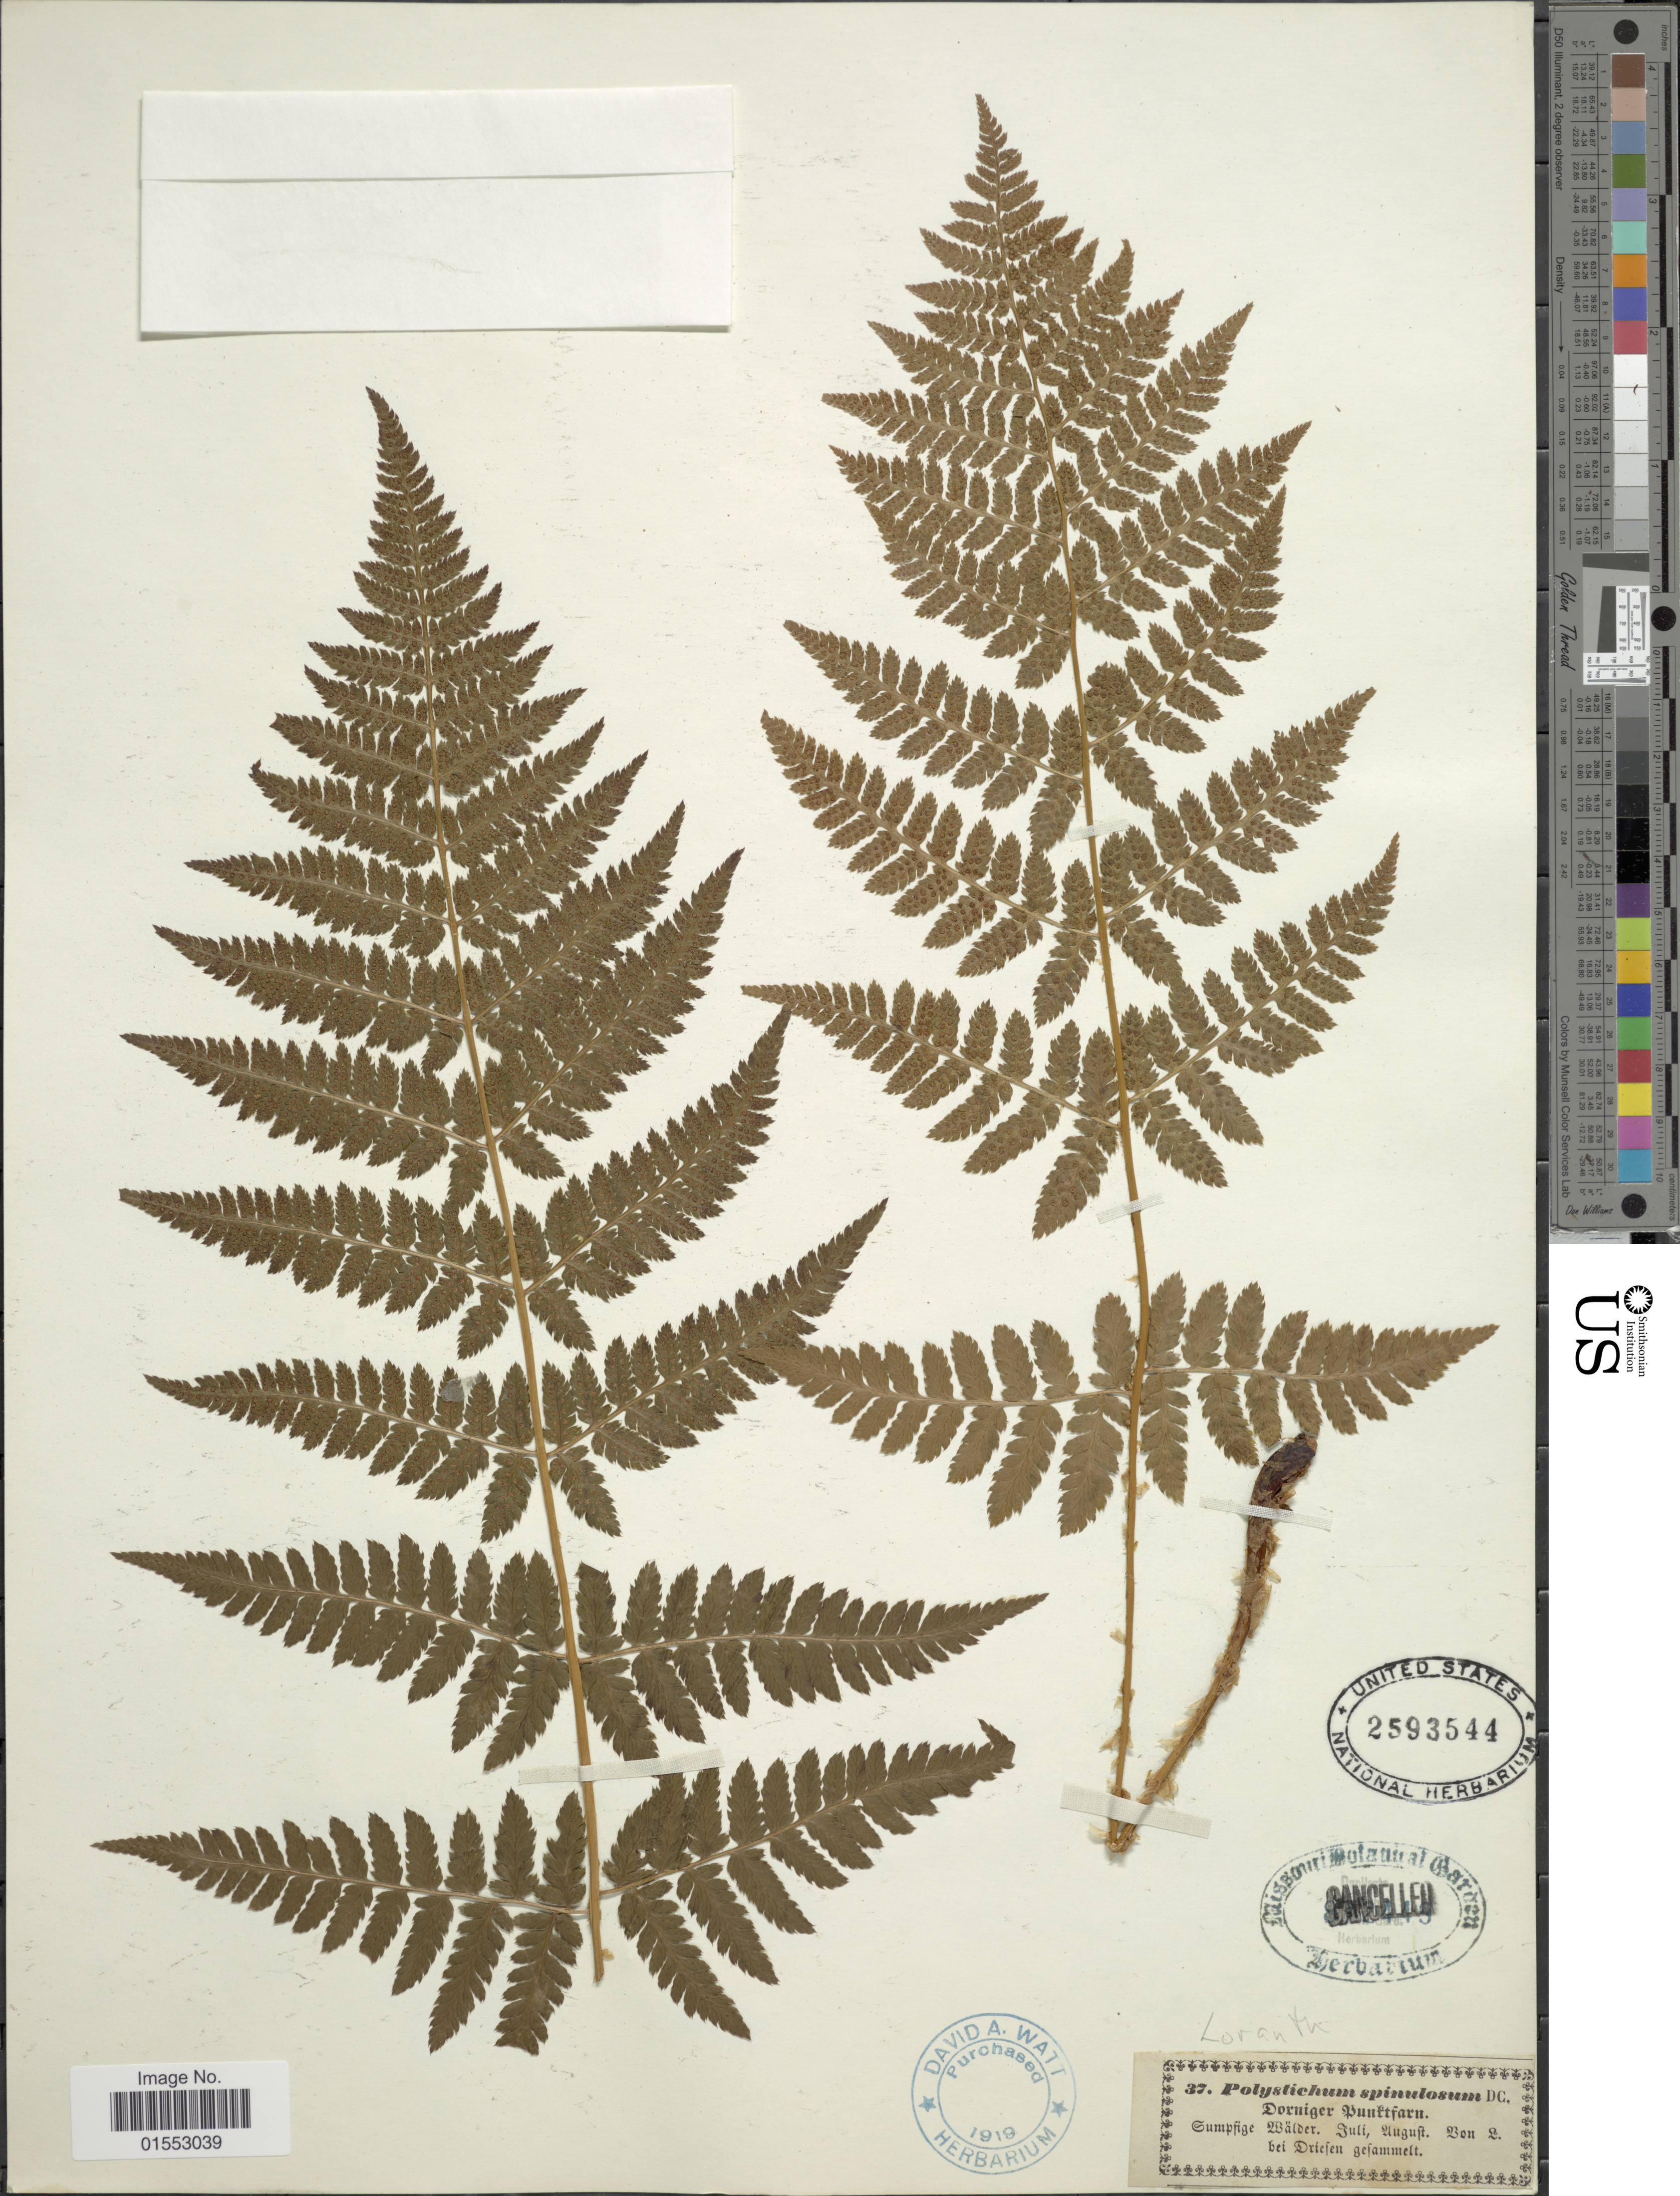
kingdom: Plantae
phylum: Tracheophyta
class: Polypodiopsida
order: Polypodiales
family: Dryopteridaceae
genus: Dryopteris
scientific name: Dryopteris carthusiana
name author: (Villars) H.P. Fuchs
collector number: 37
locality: Gumpige Walder Uuguft. Bon & bei Driefen fefammelt [interpreted]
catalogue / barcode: US 2593544